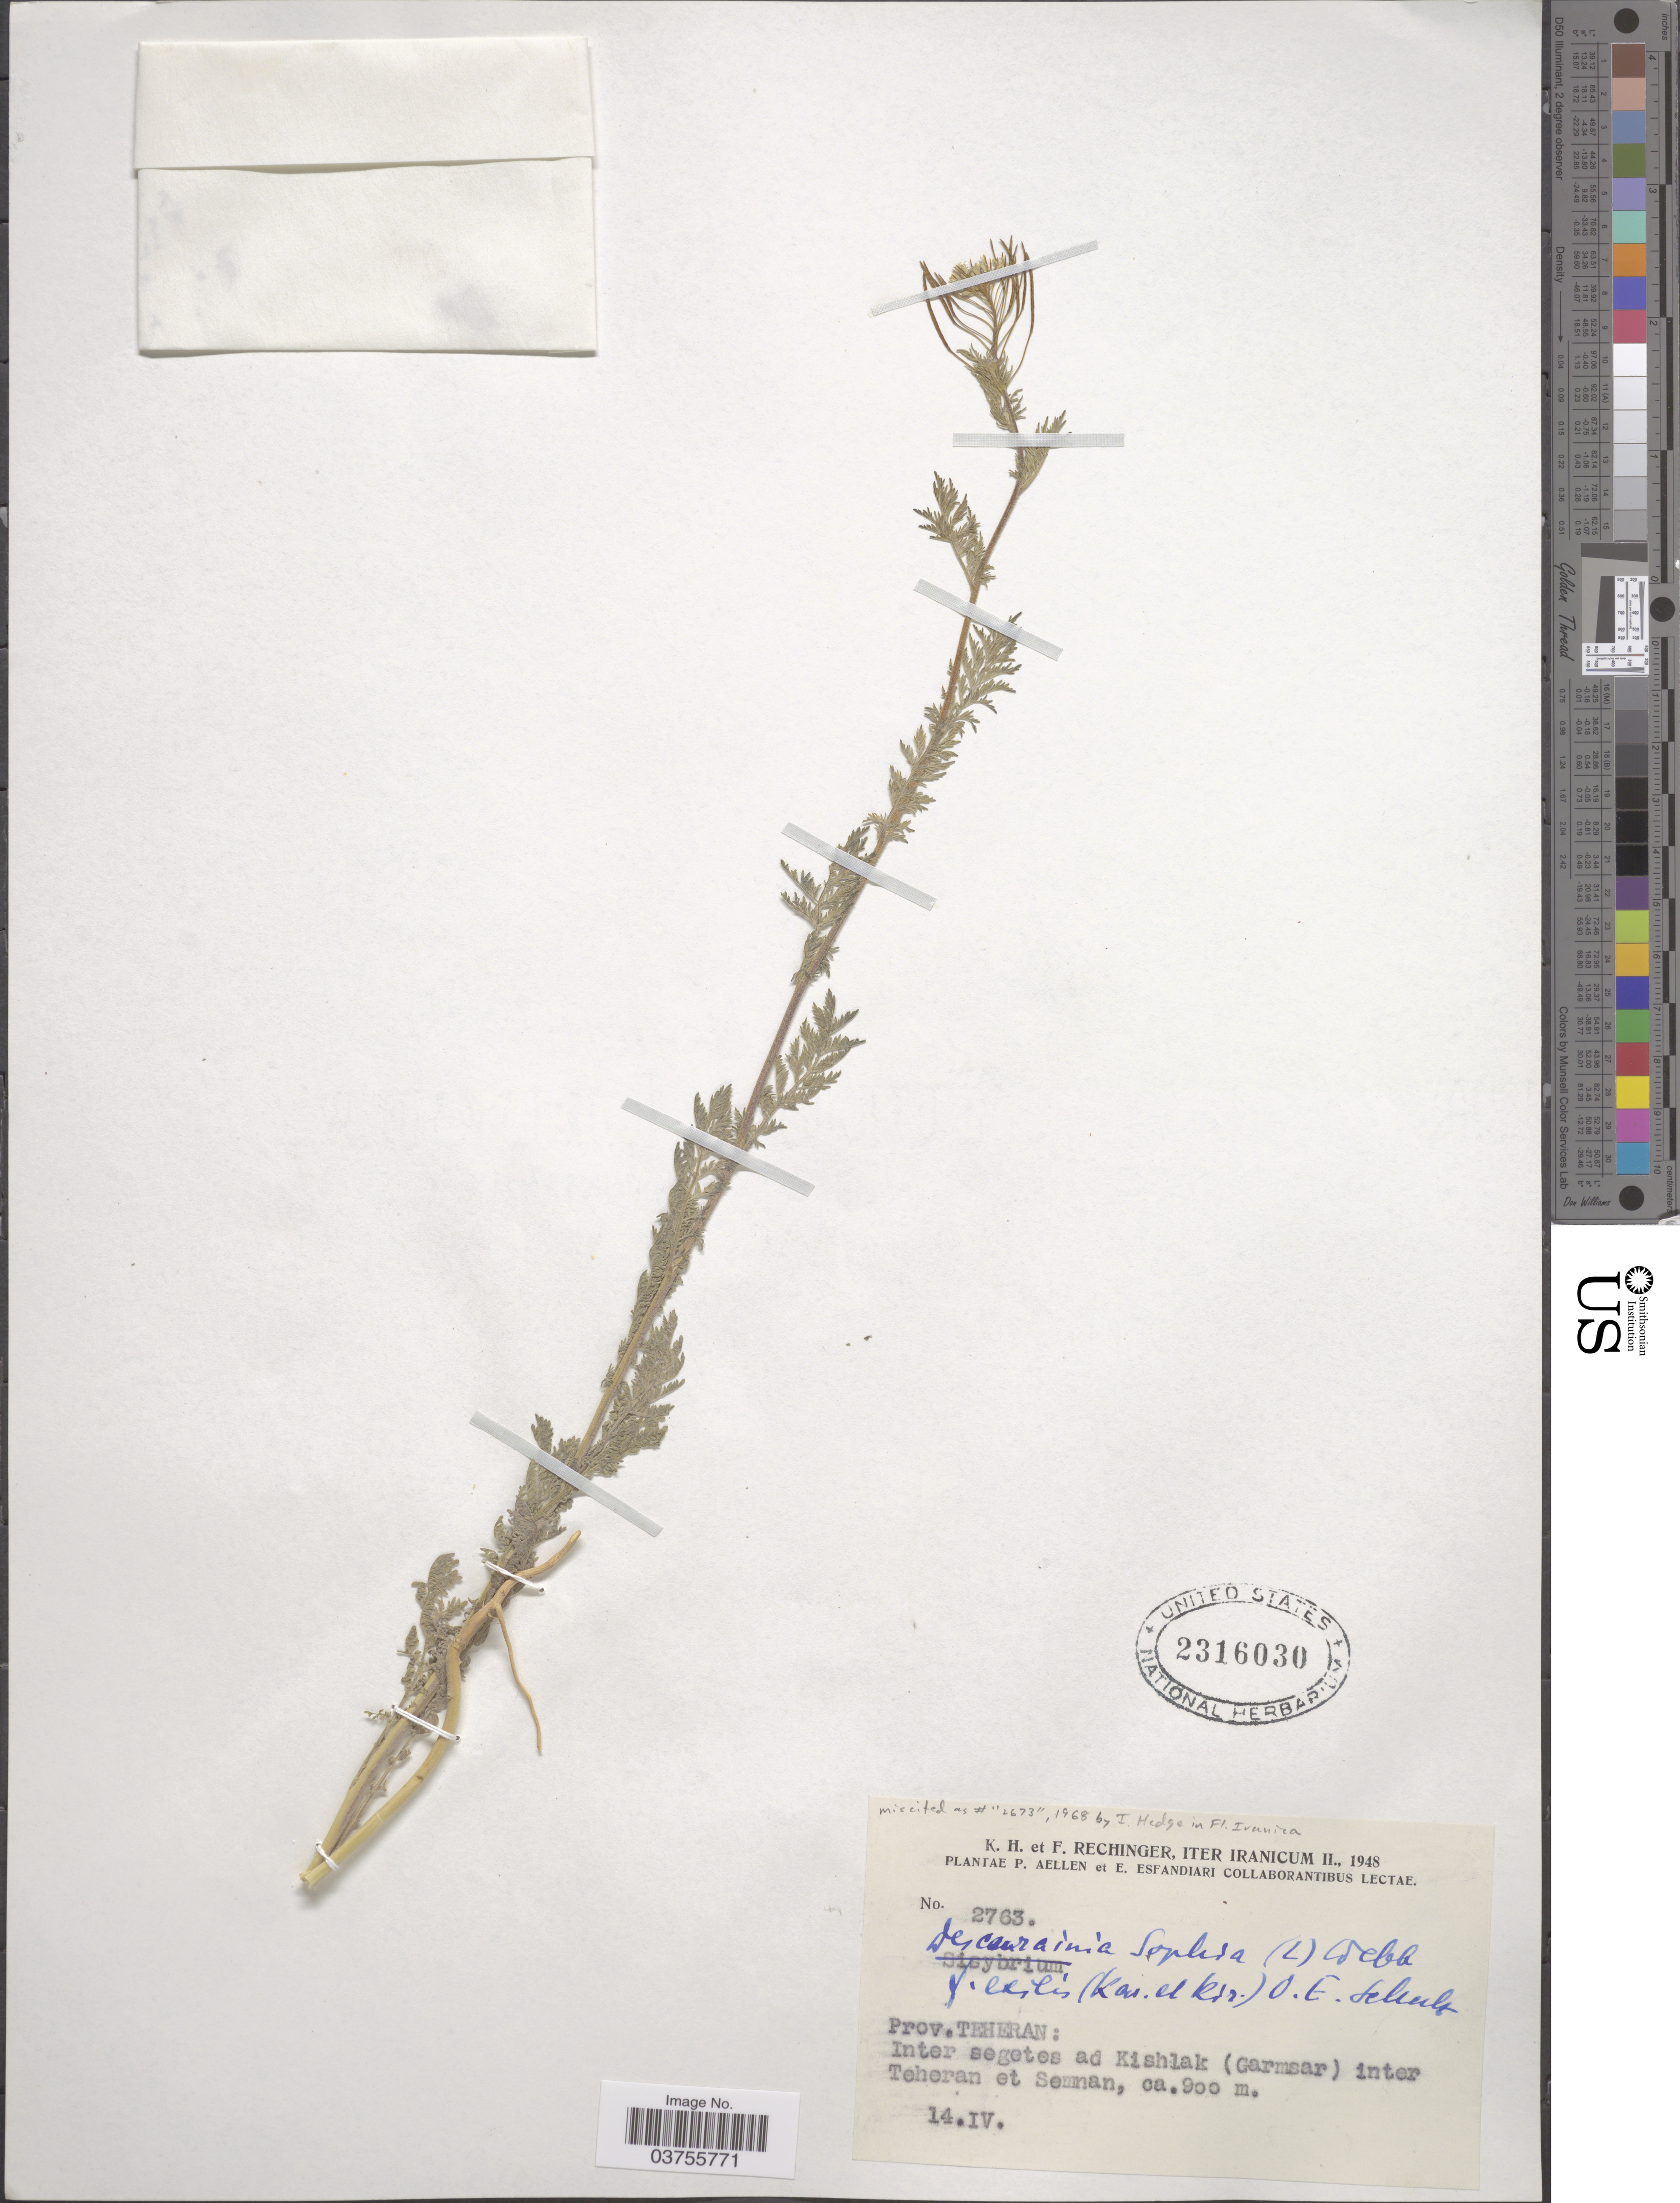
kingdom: Plantae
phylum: Tracheophyta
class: Magnoliopsida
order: Brassicales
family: Brassicaceae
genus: Sophia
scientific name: Sophia sophia (L.) Britton nom. illeg. (tautonym)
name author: (L.) Britton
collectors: K. H. Rechinger, F. Rechinger, P. Aellen & E. Esfandiari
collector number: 2763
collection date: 1948-04-14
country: Iran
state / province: Tehran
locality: Inter segetes ad Kishlak (Garmsar) inter Teheran et Semnan.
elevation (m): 900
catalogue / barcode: US 2316030